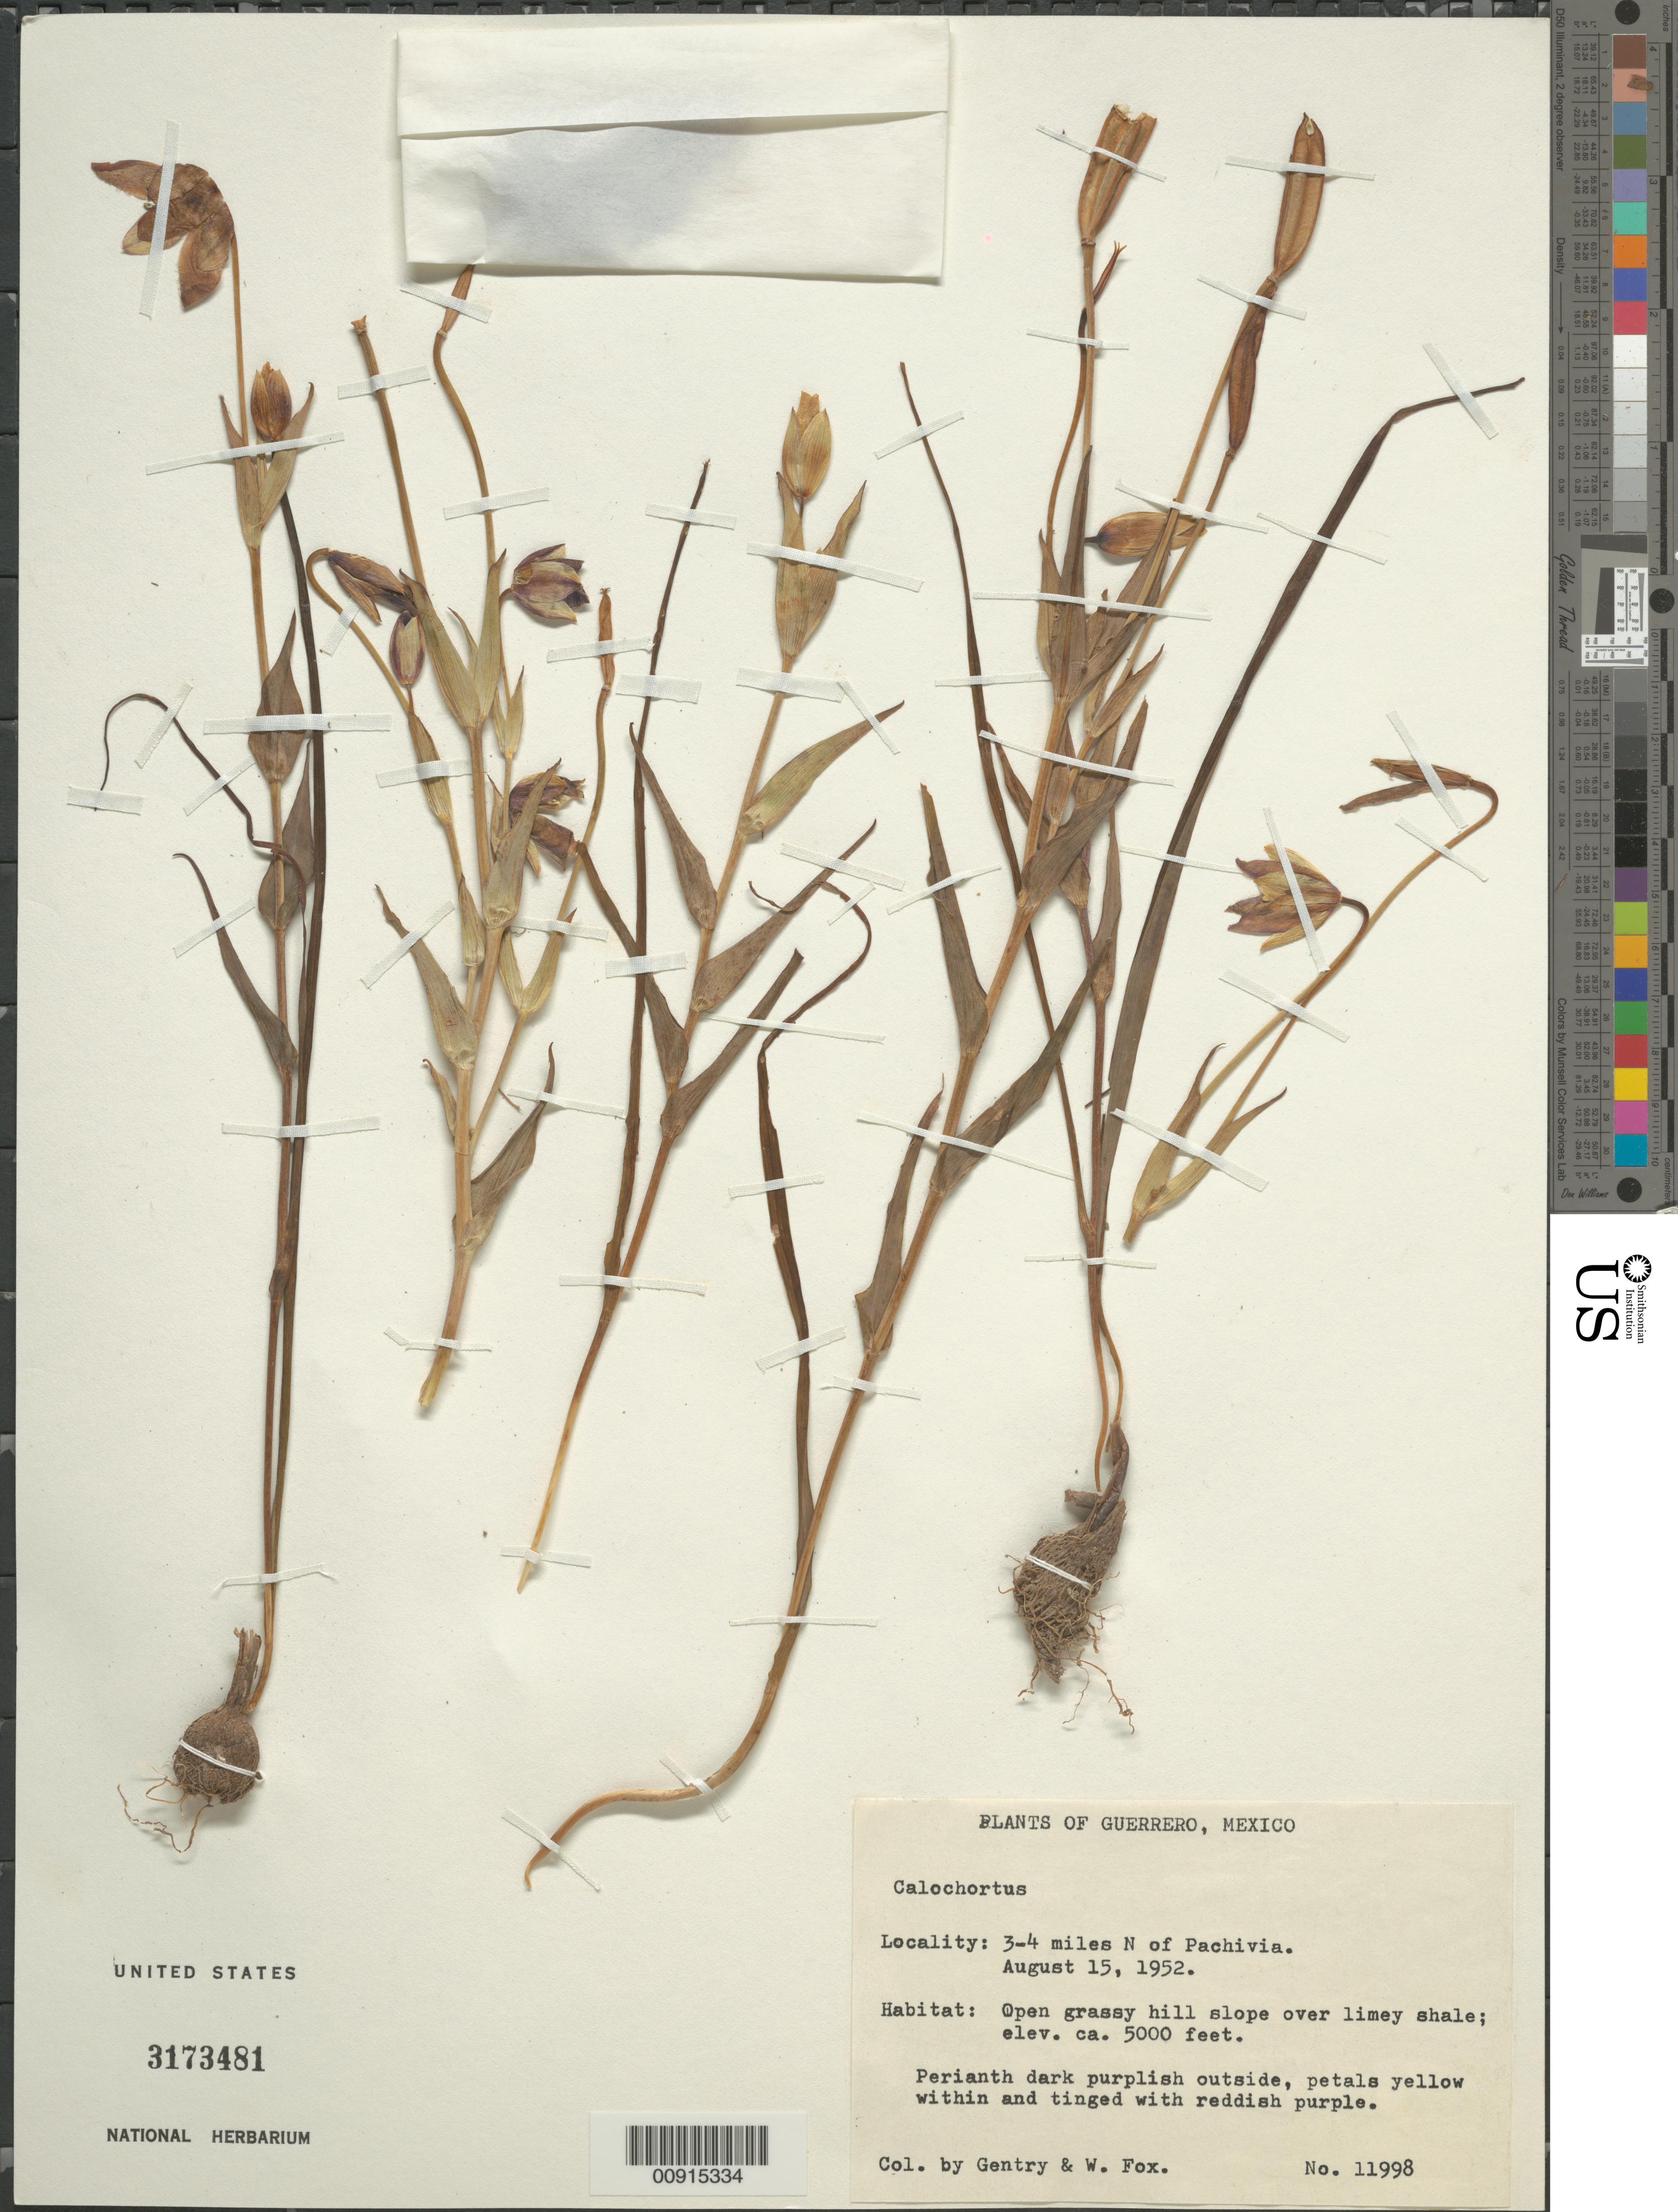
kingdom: Plantae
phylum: Tracheophyta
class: Liliopsida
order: Liliales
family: Liliaceae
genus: Calochortus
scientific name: Calochortus sp.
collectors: Gentry, -- & W. Fox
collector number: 11998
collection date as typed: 15 Aug 1952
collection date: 1952-08-15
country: Mexico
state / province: Guerrero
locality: Guerrero: 3-4 miles N of Pachivia.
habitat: Open grassy hill slope over limey shale.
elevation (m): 1524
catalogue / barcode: US 3173481